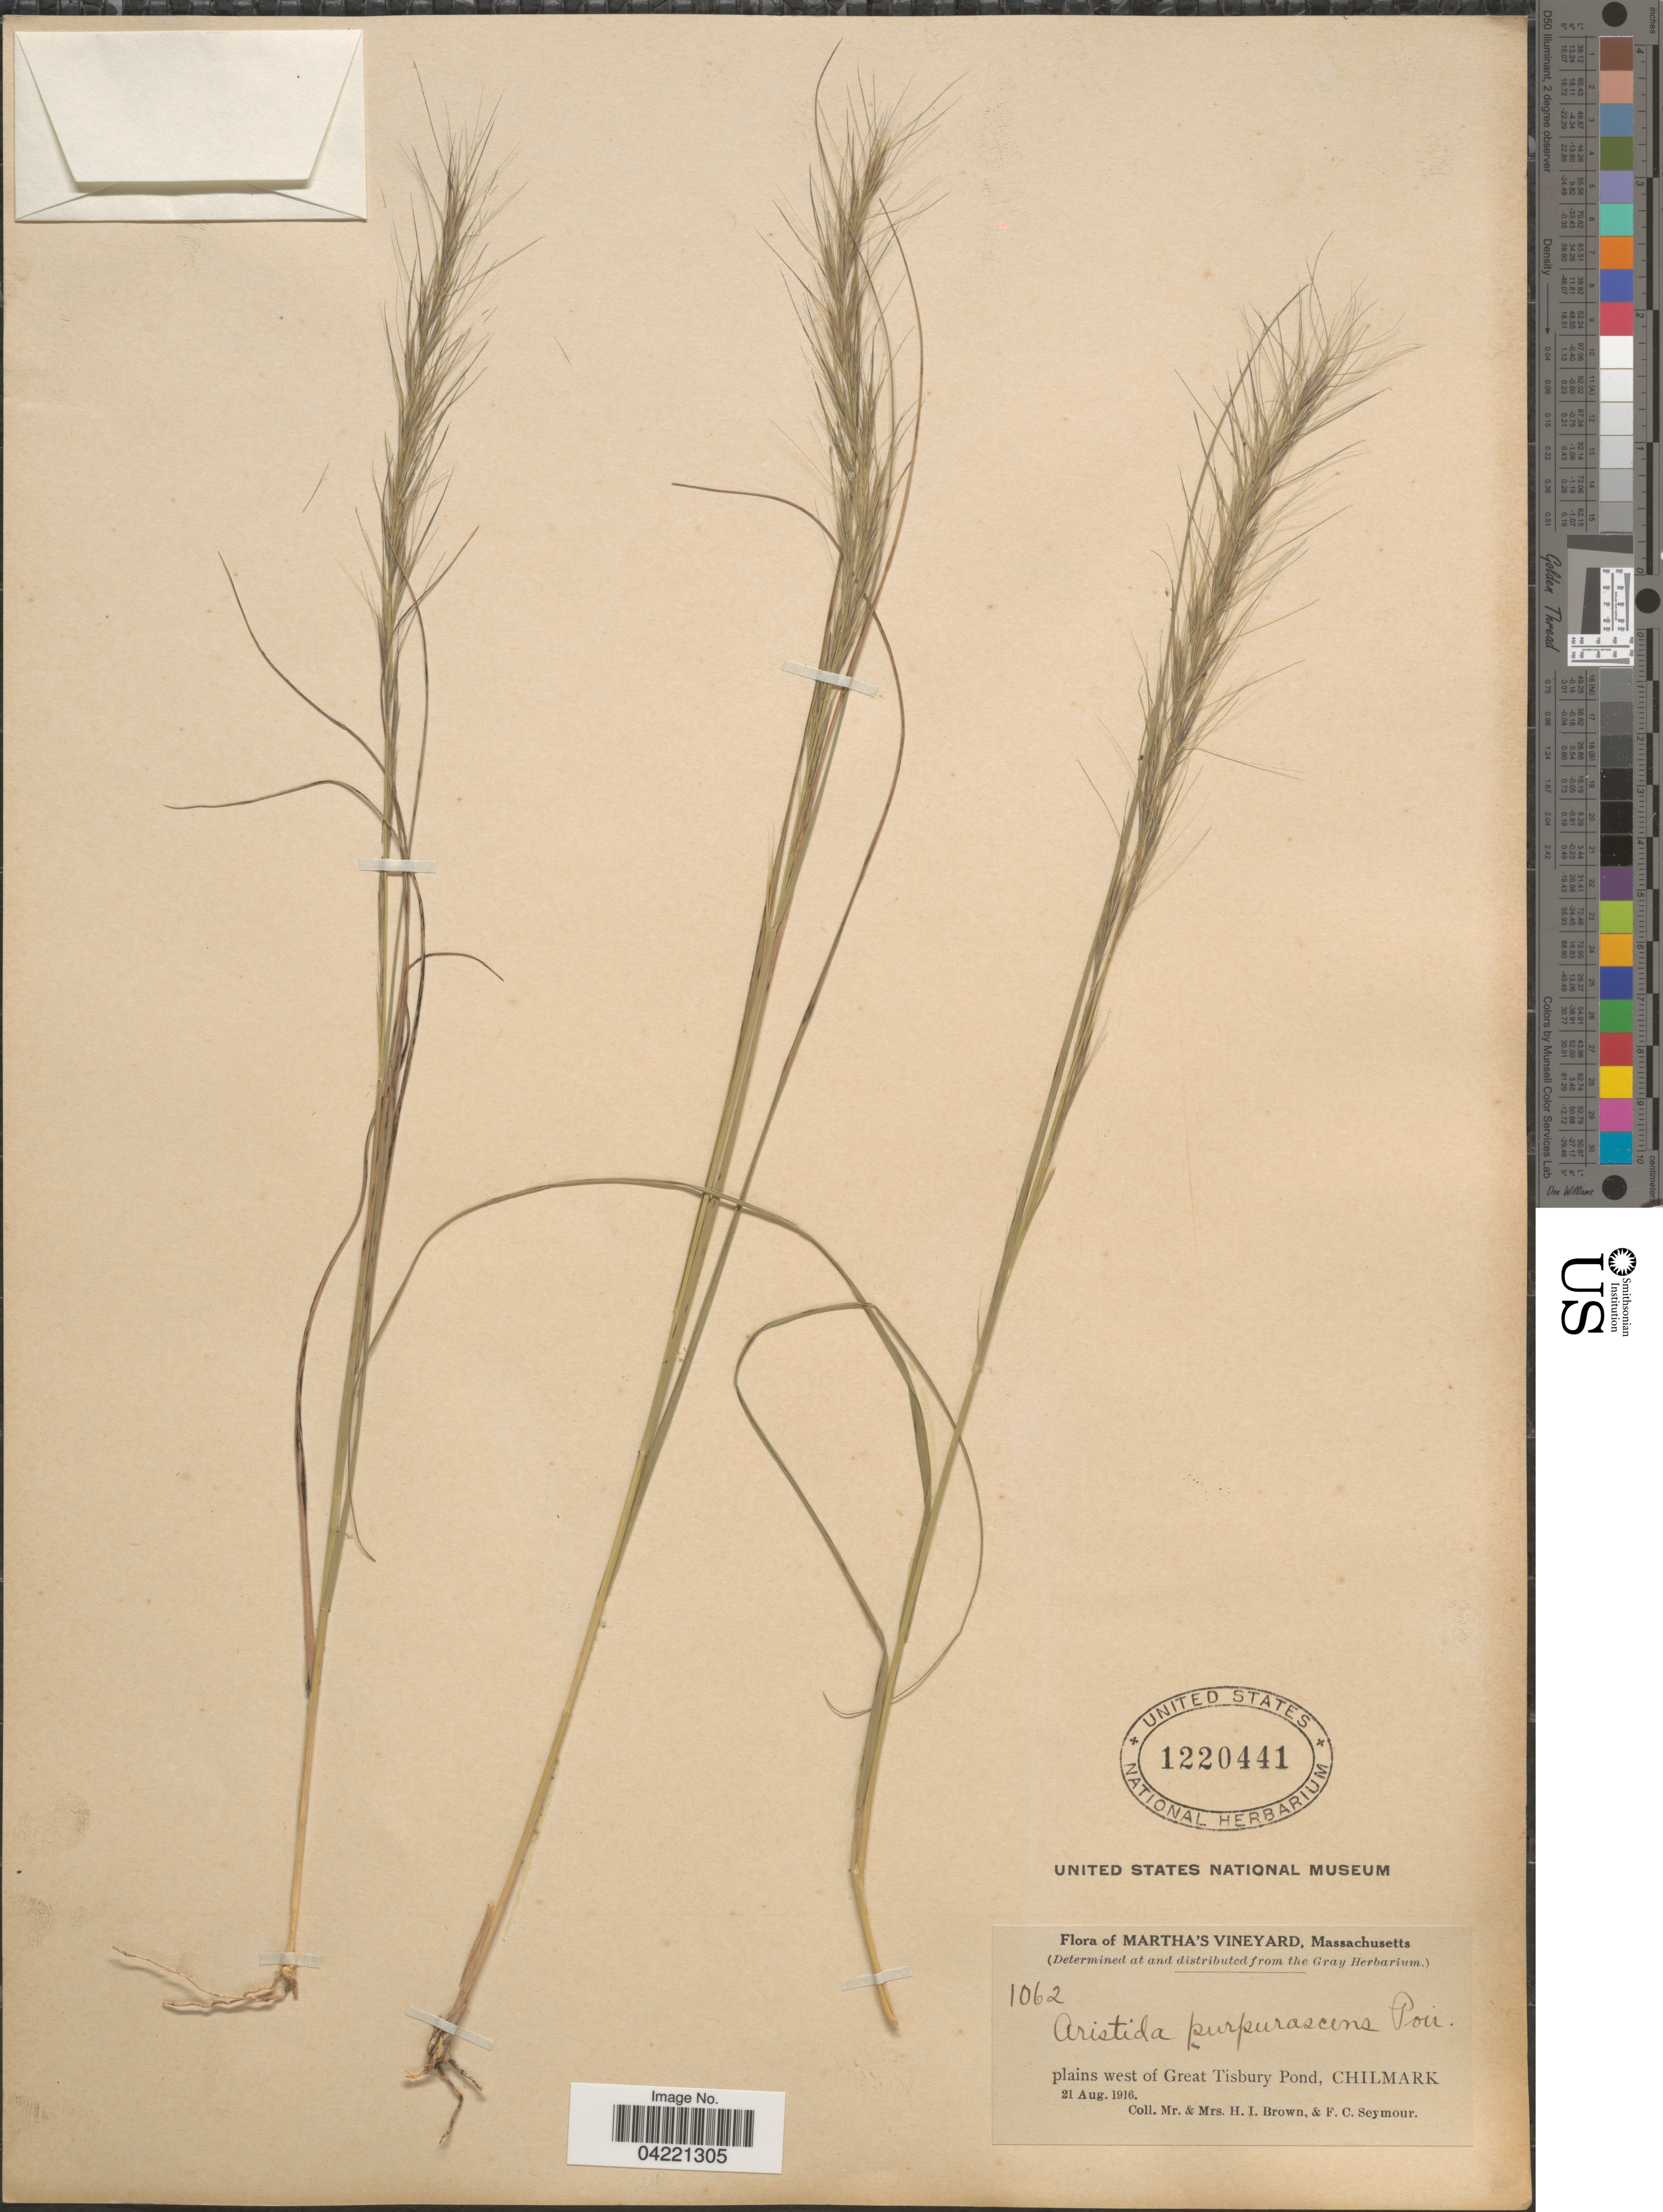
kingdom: Plantae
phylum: Tracheophyta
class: Liliopsida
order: Poales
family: Poaceae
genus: Aristida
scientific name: Aristida purpurascens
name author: Poir.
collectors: H. Brown, H. Brown & F. C. Seymour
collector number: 1062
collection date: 1916-08-21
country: United States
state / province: Massachusetts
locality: Martha's Vineyard. Plains west of Great Tisbury Pond, Chilmark.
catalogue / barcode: US 1220441